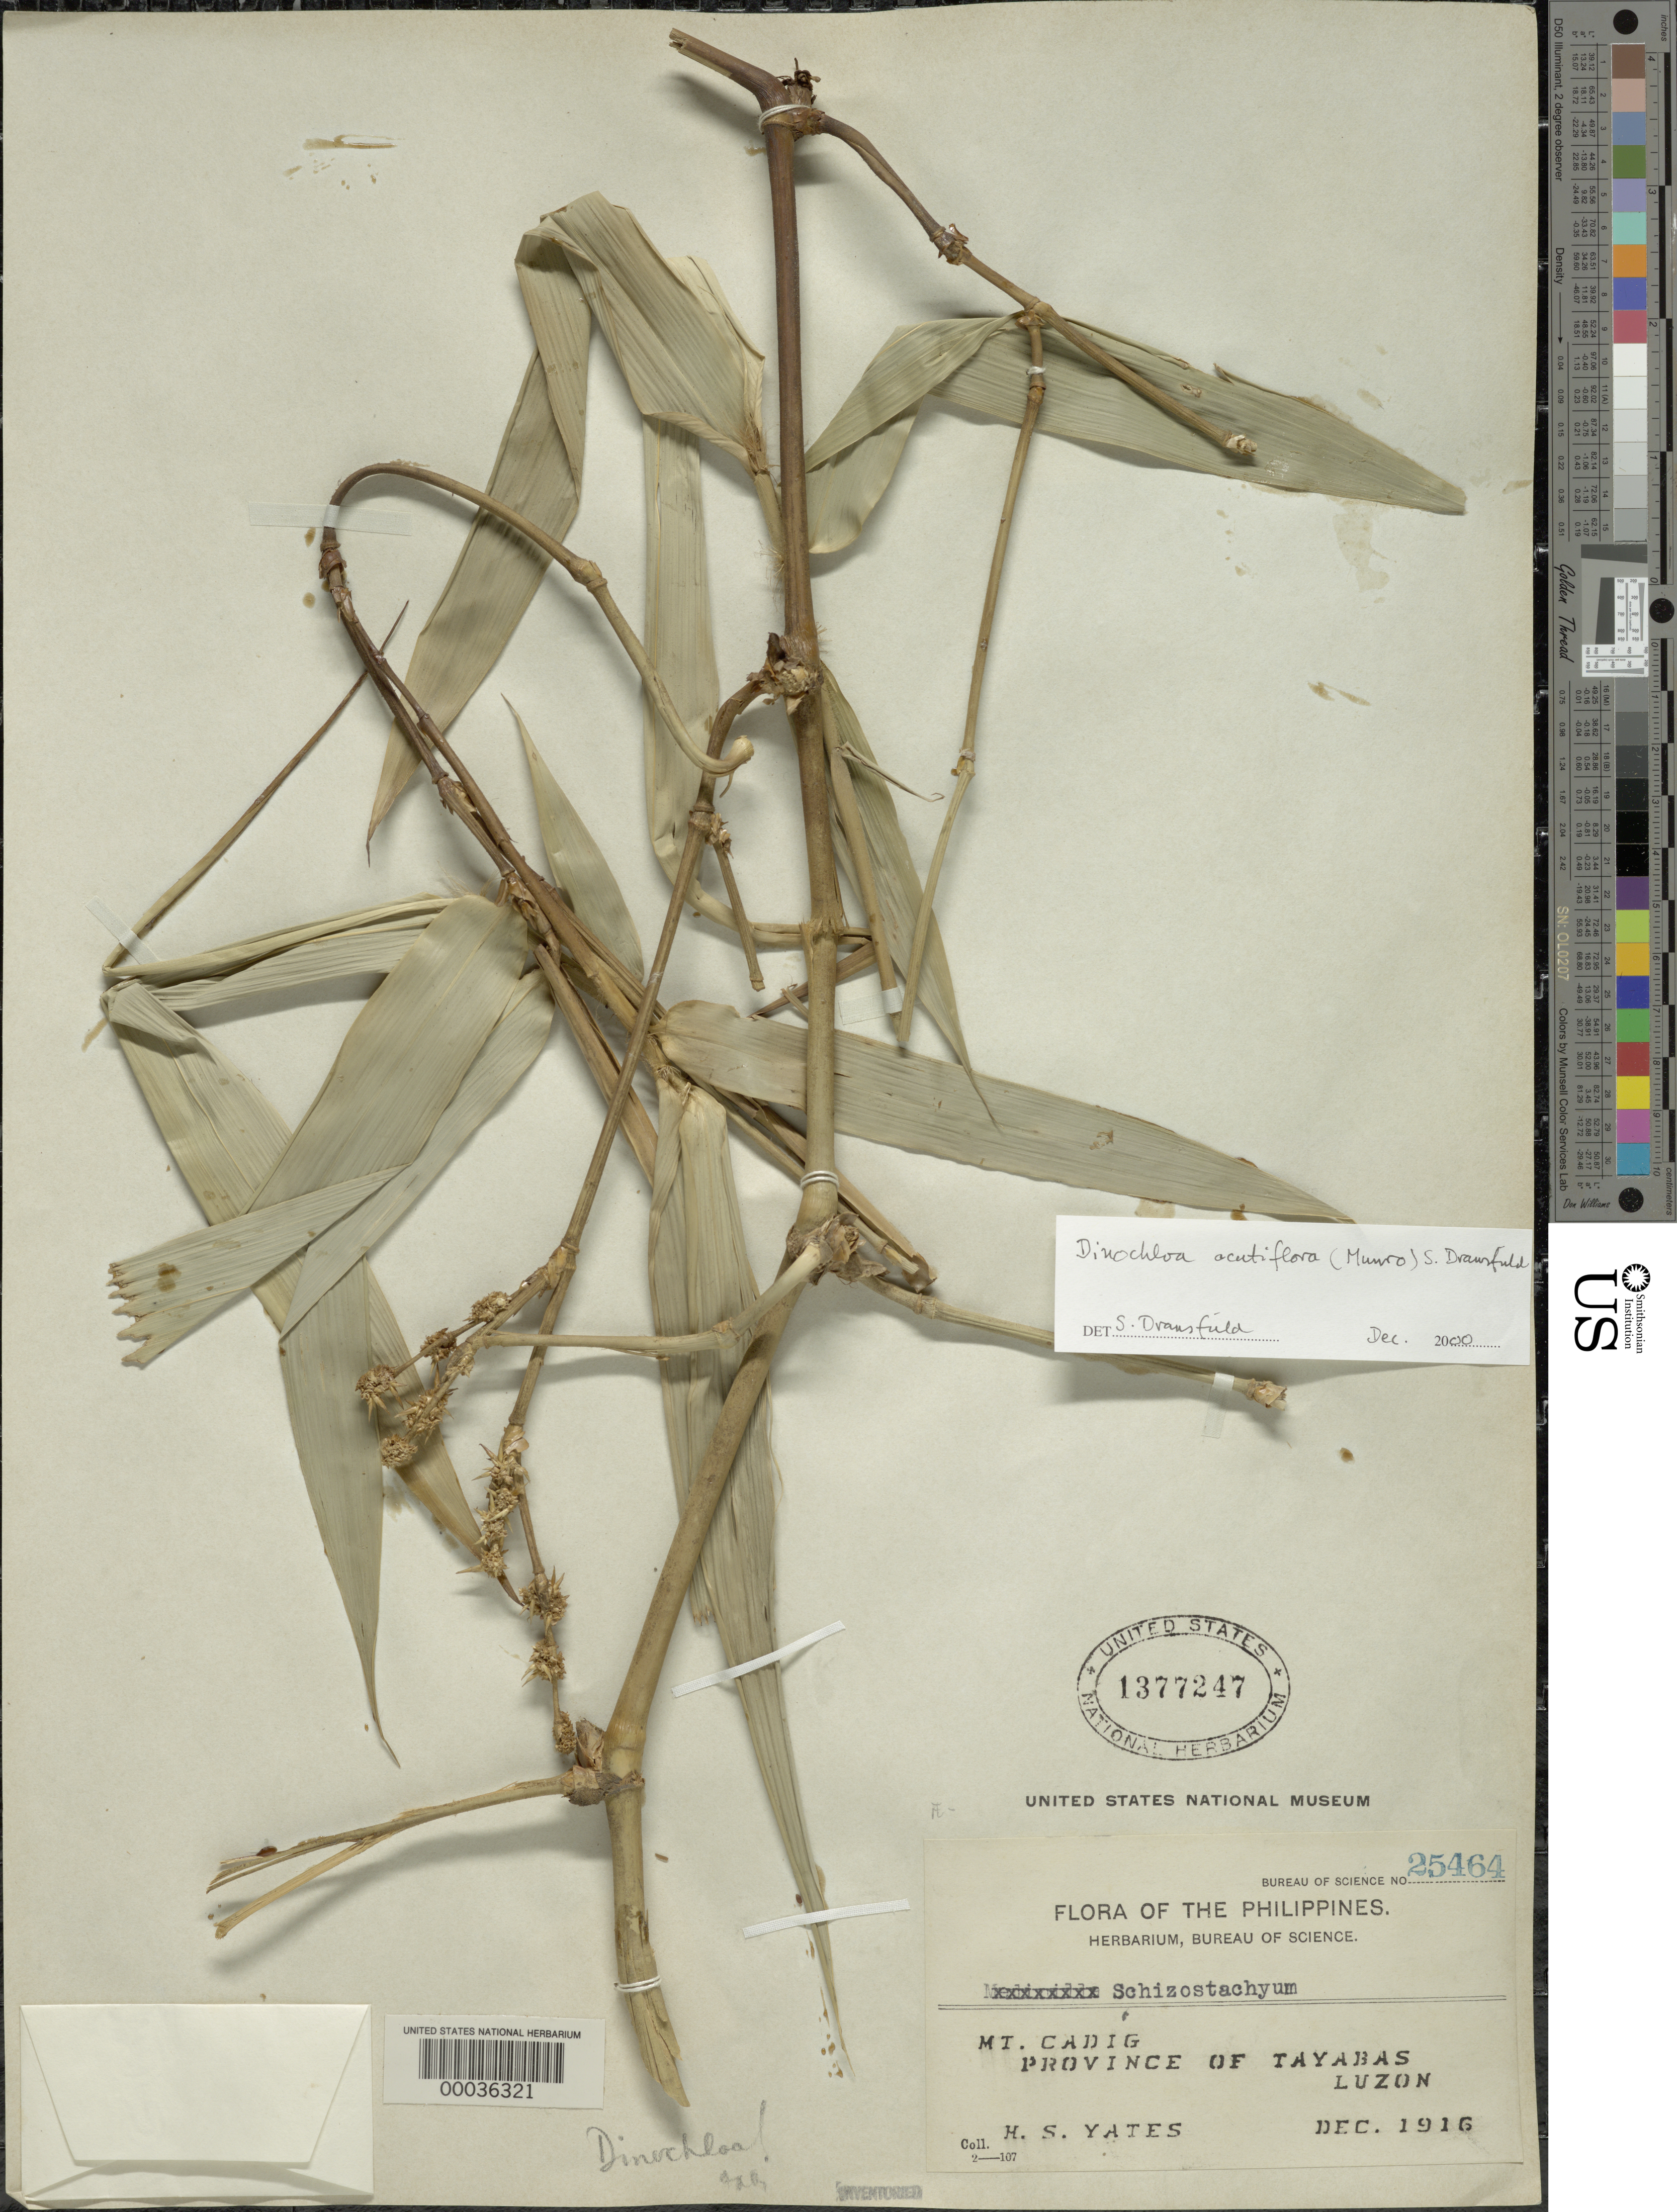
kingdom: Plantae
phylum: Tracheophyta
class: Liliopsida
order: Poales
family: Poaceae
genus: Dinochloa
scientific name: Dinochloa acutiflora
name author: (Munro) Soenarko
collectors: H. S. Yates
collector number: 25464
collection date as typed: Dec 1916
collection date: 1916-12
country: Philippines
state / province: Calabarzon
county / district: Quezon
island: Luzon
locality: Mt. cadig, tayabas prov. [= quezon province]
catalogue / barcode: US 1377247